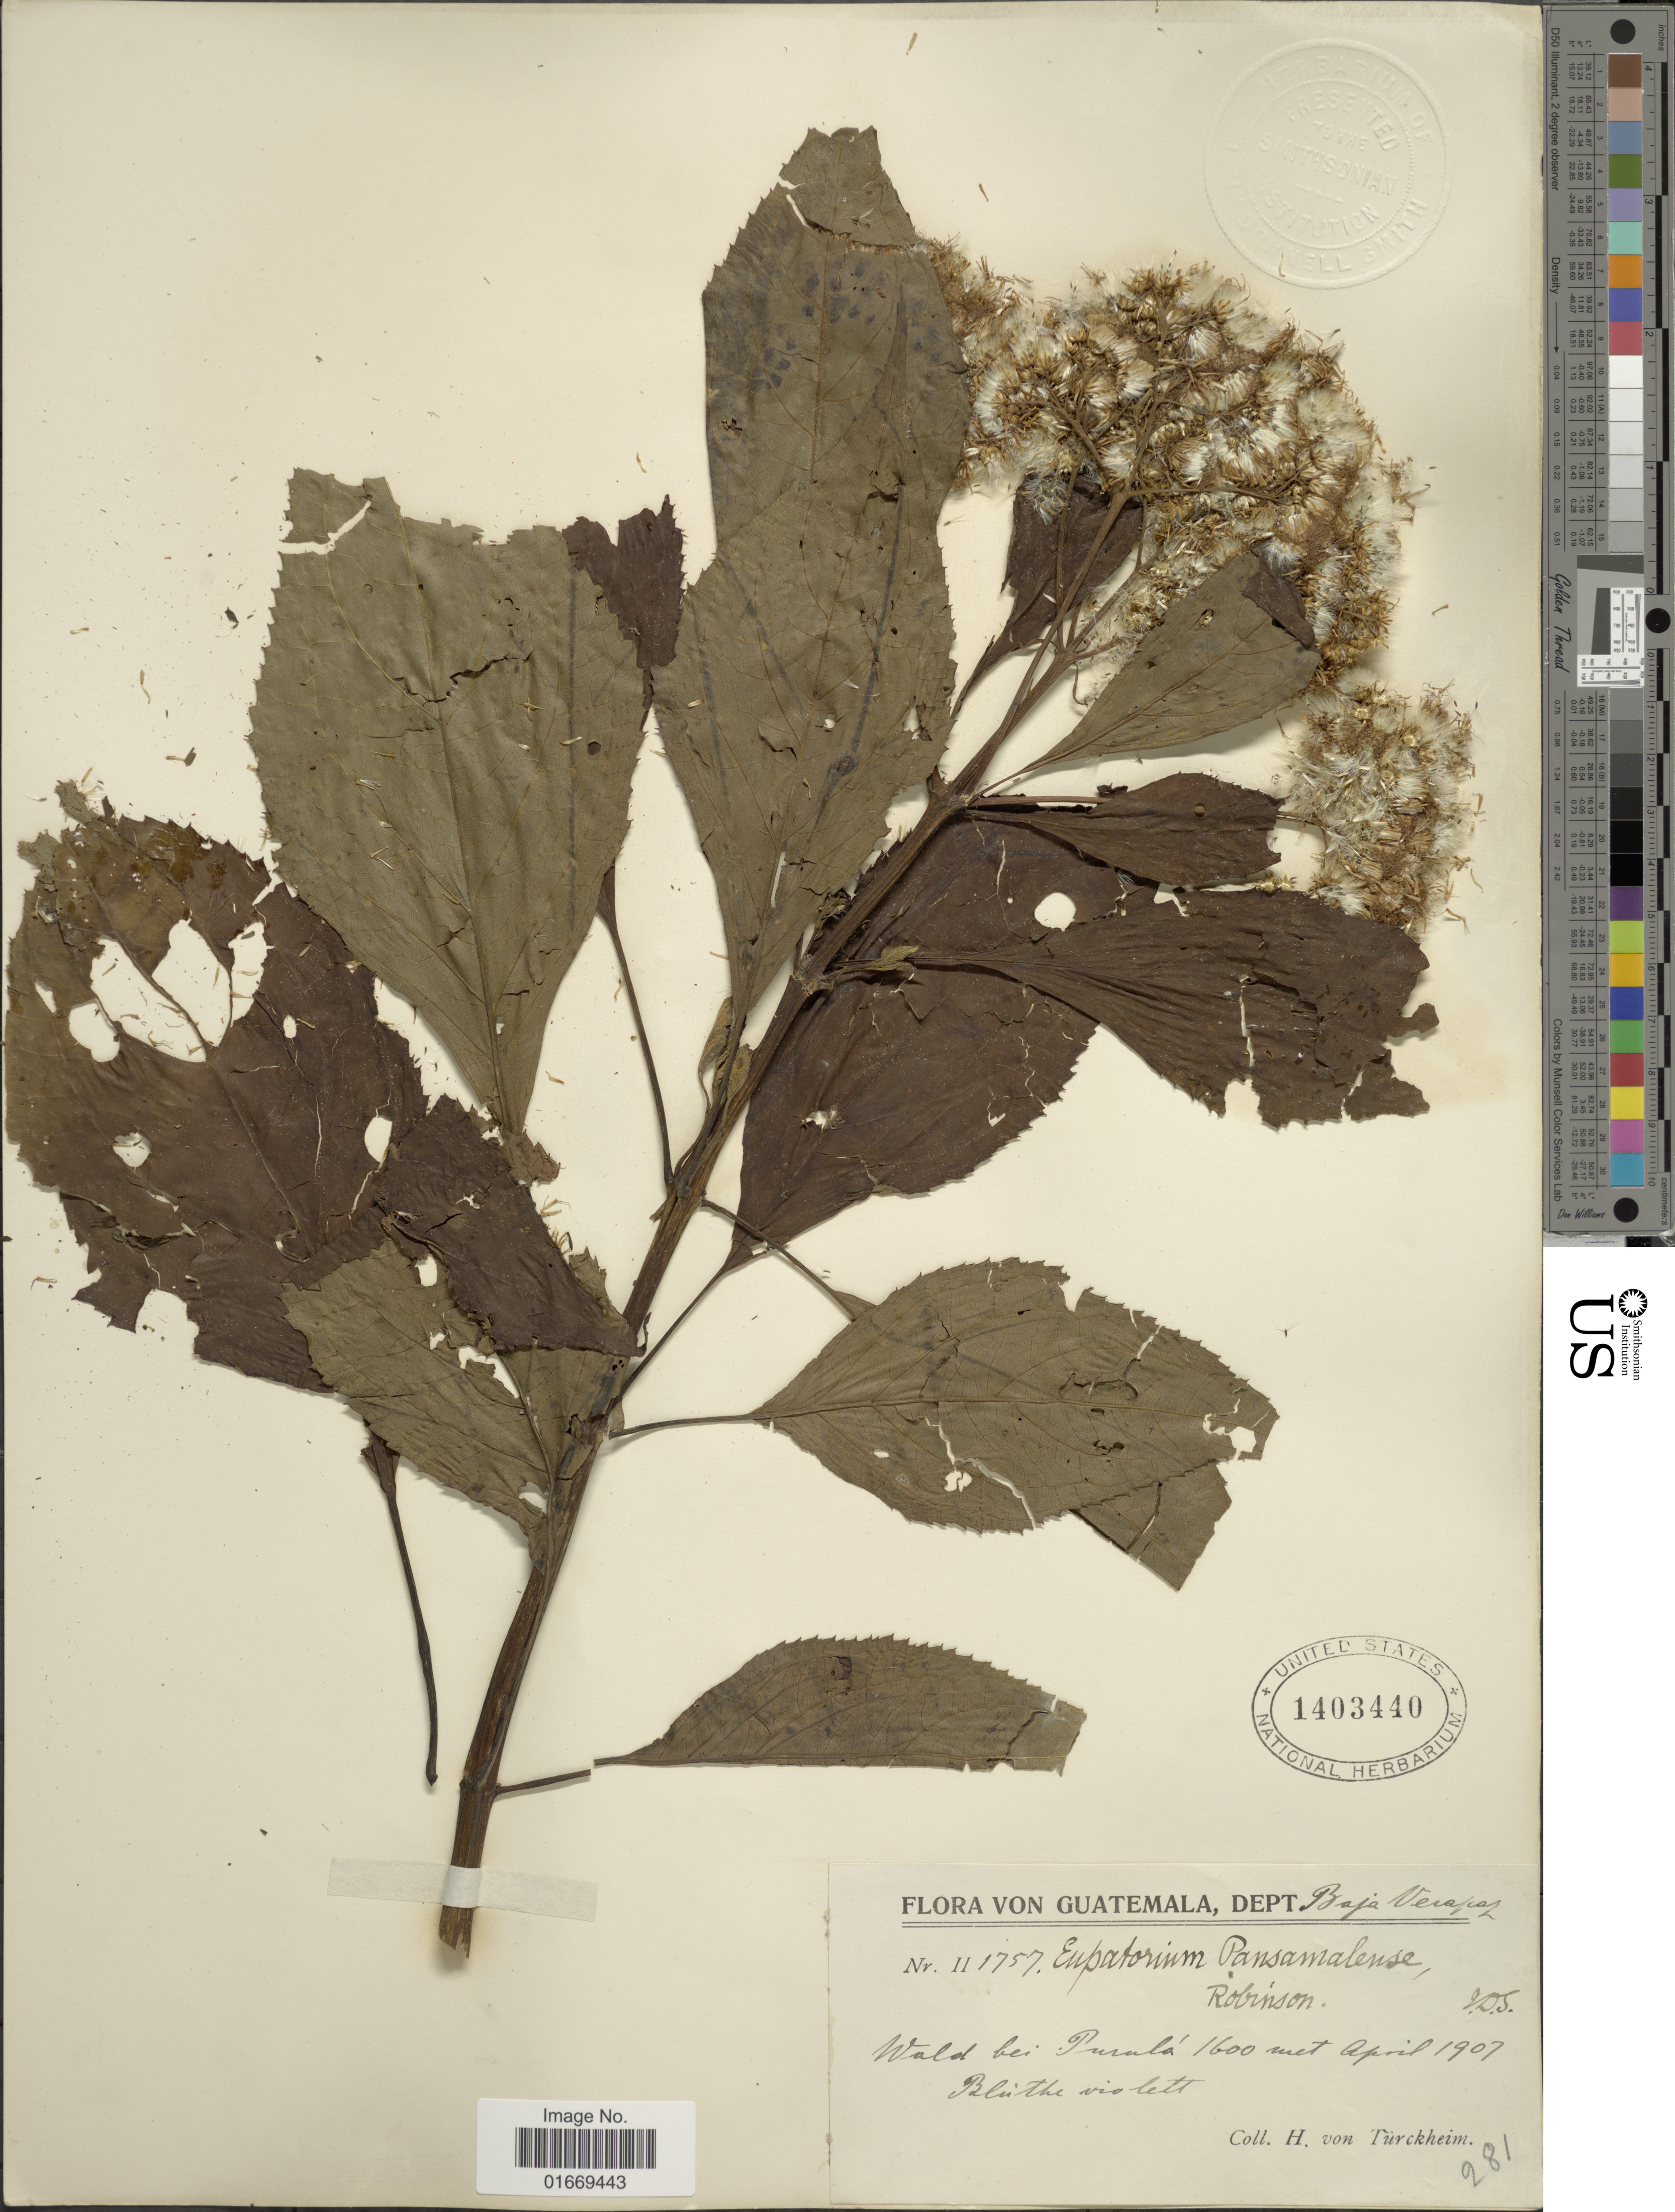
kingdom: Plantae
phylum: Tracheophyta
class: Magnoliopsida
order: Asterales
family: Asteraceae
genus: Bartlettina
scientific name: Bartlettina pansamalensis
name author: (B.L. Rob.) R.M. King & H. Rob.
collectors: H. von Türckheim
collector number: II 1757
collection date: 1907-04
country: Guatemala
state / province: Baja Verapaz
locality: Dept. Baja Verapaz, Wald beu Purulá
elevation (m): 1600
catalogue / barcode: US 1403440